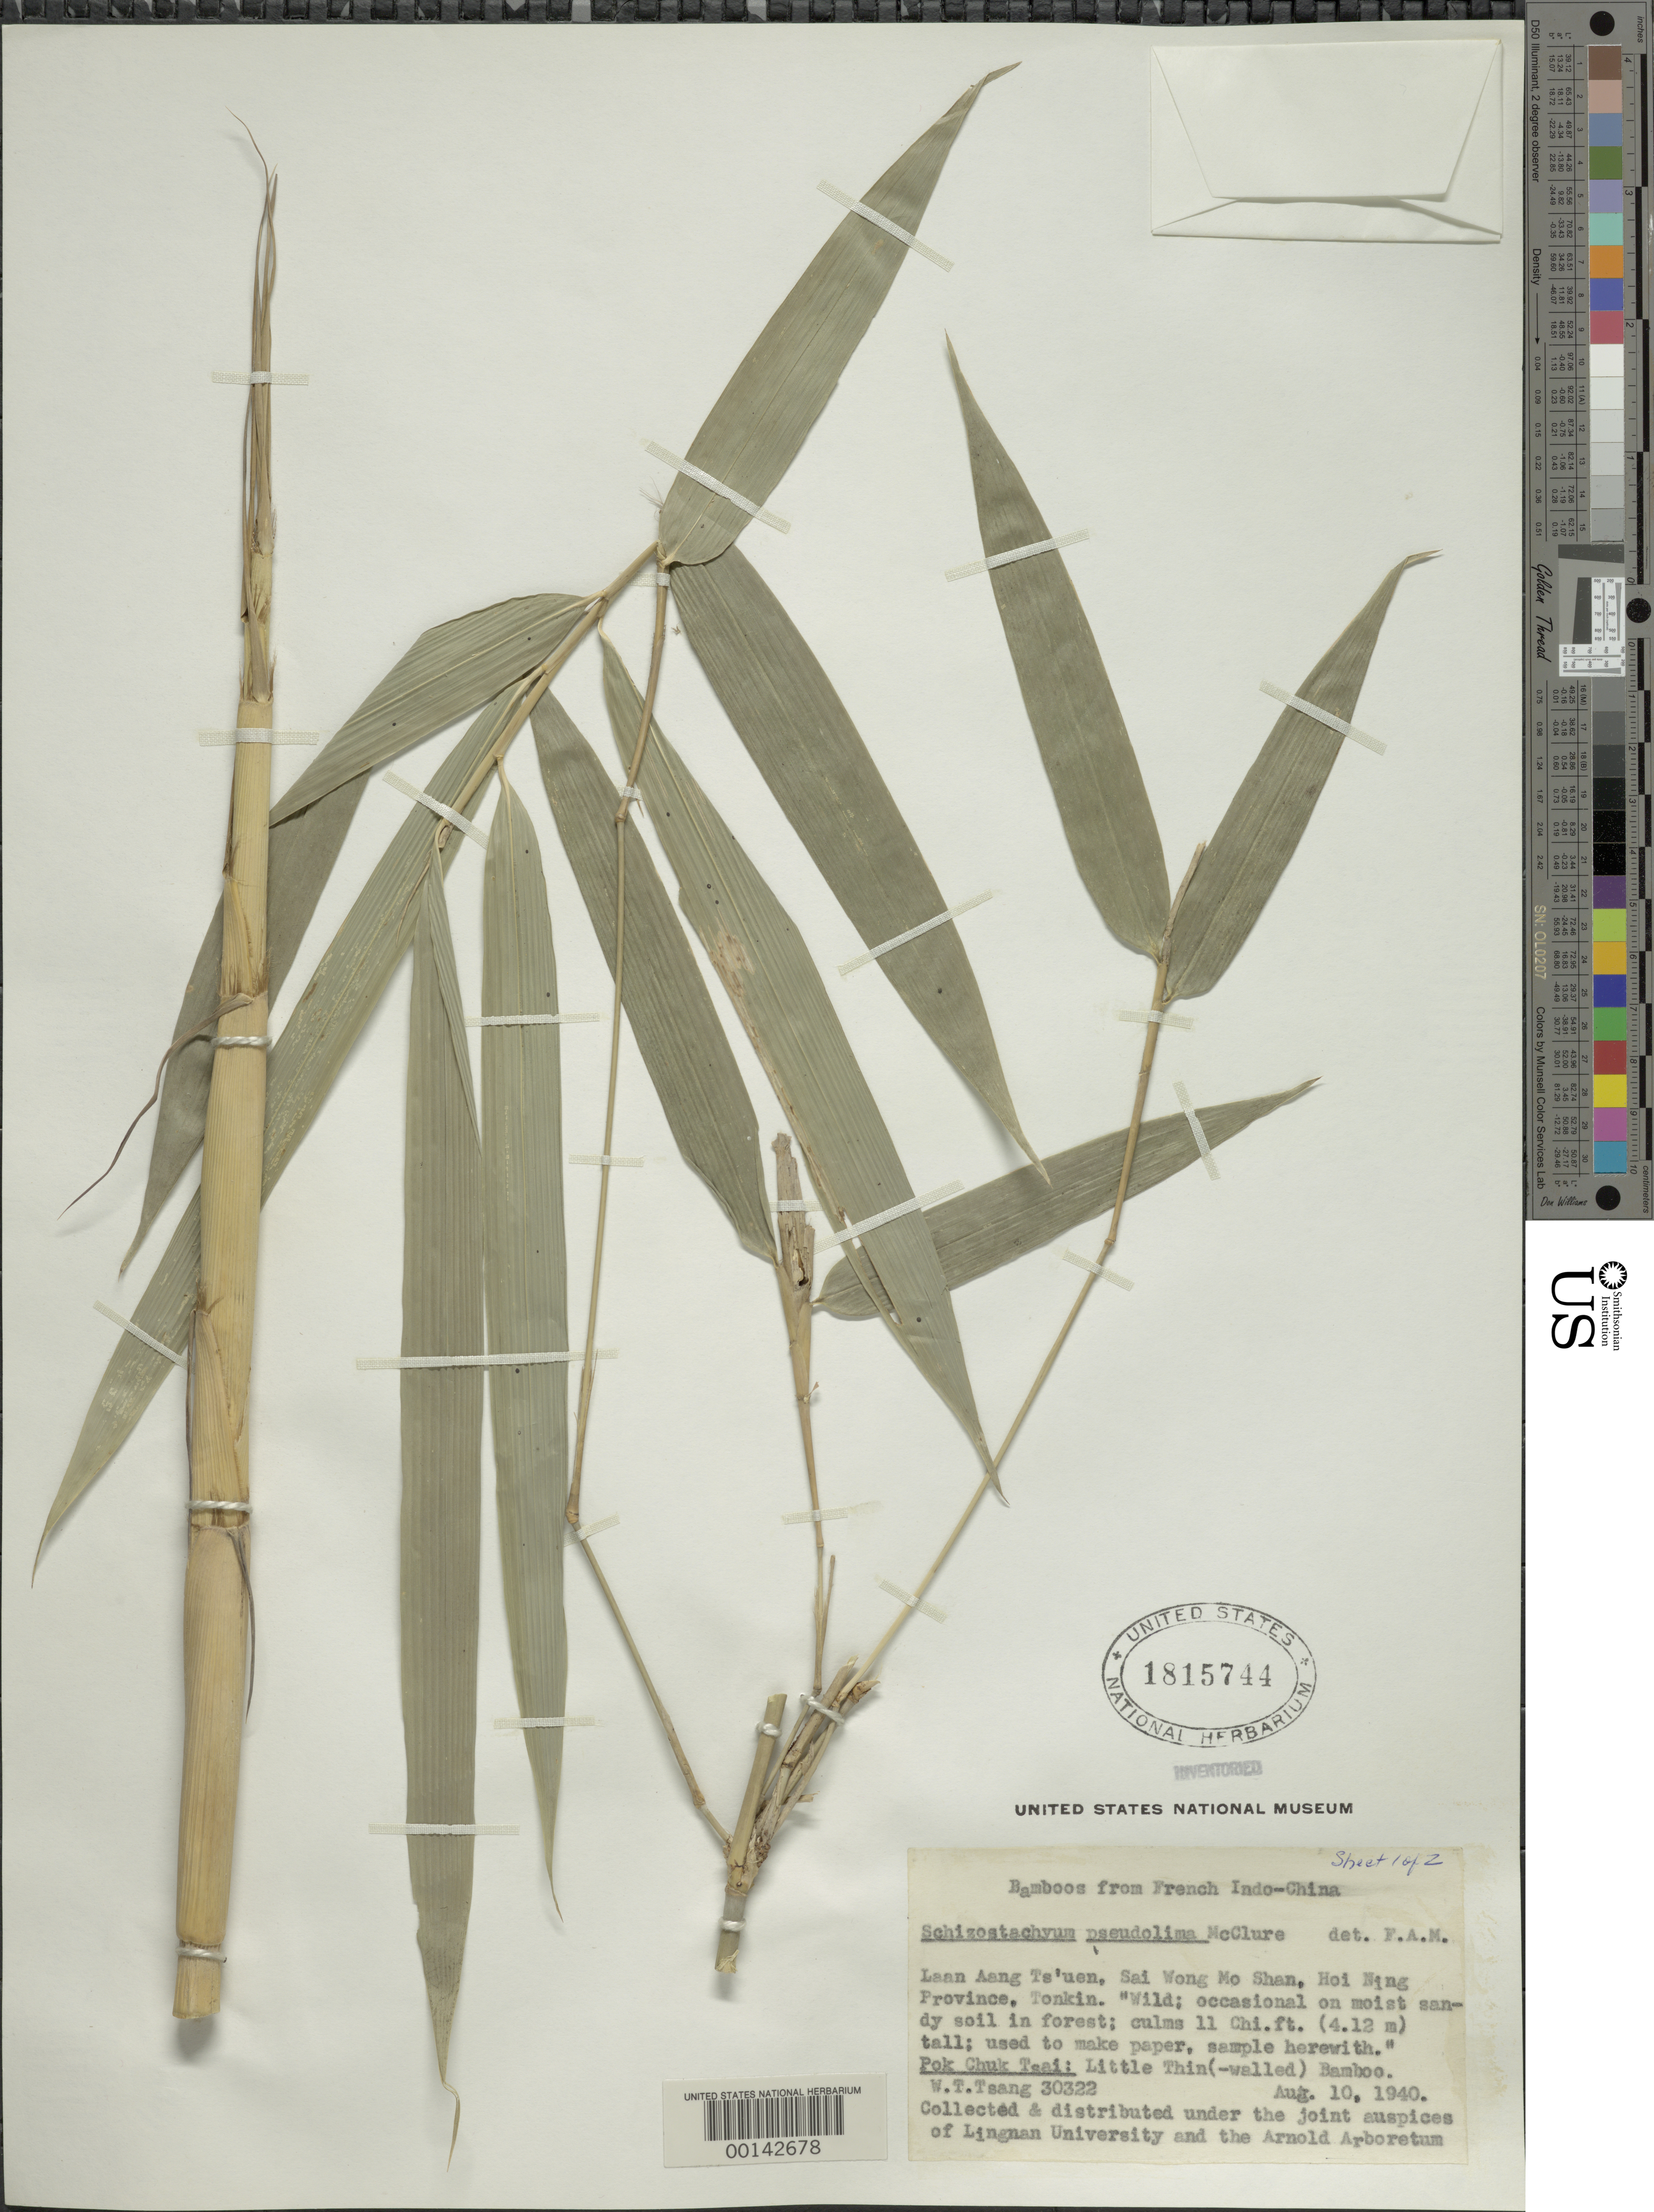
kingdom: Plantae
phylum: Tracheophyta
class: Liliopsida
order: Poales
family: Poaceae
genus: Schizostachyum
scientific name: Schizostachyum pseudolima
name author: McClure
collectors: W. T. Tsang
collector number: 30322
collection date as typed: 10 Aug 1940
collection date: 1940-08-10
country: Vietnam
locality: Hoi ning, sai wong mo shan, laan aang ts'uen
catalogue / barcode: US 1815744